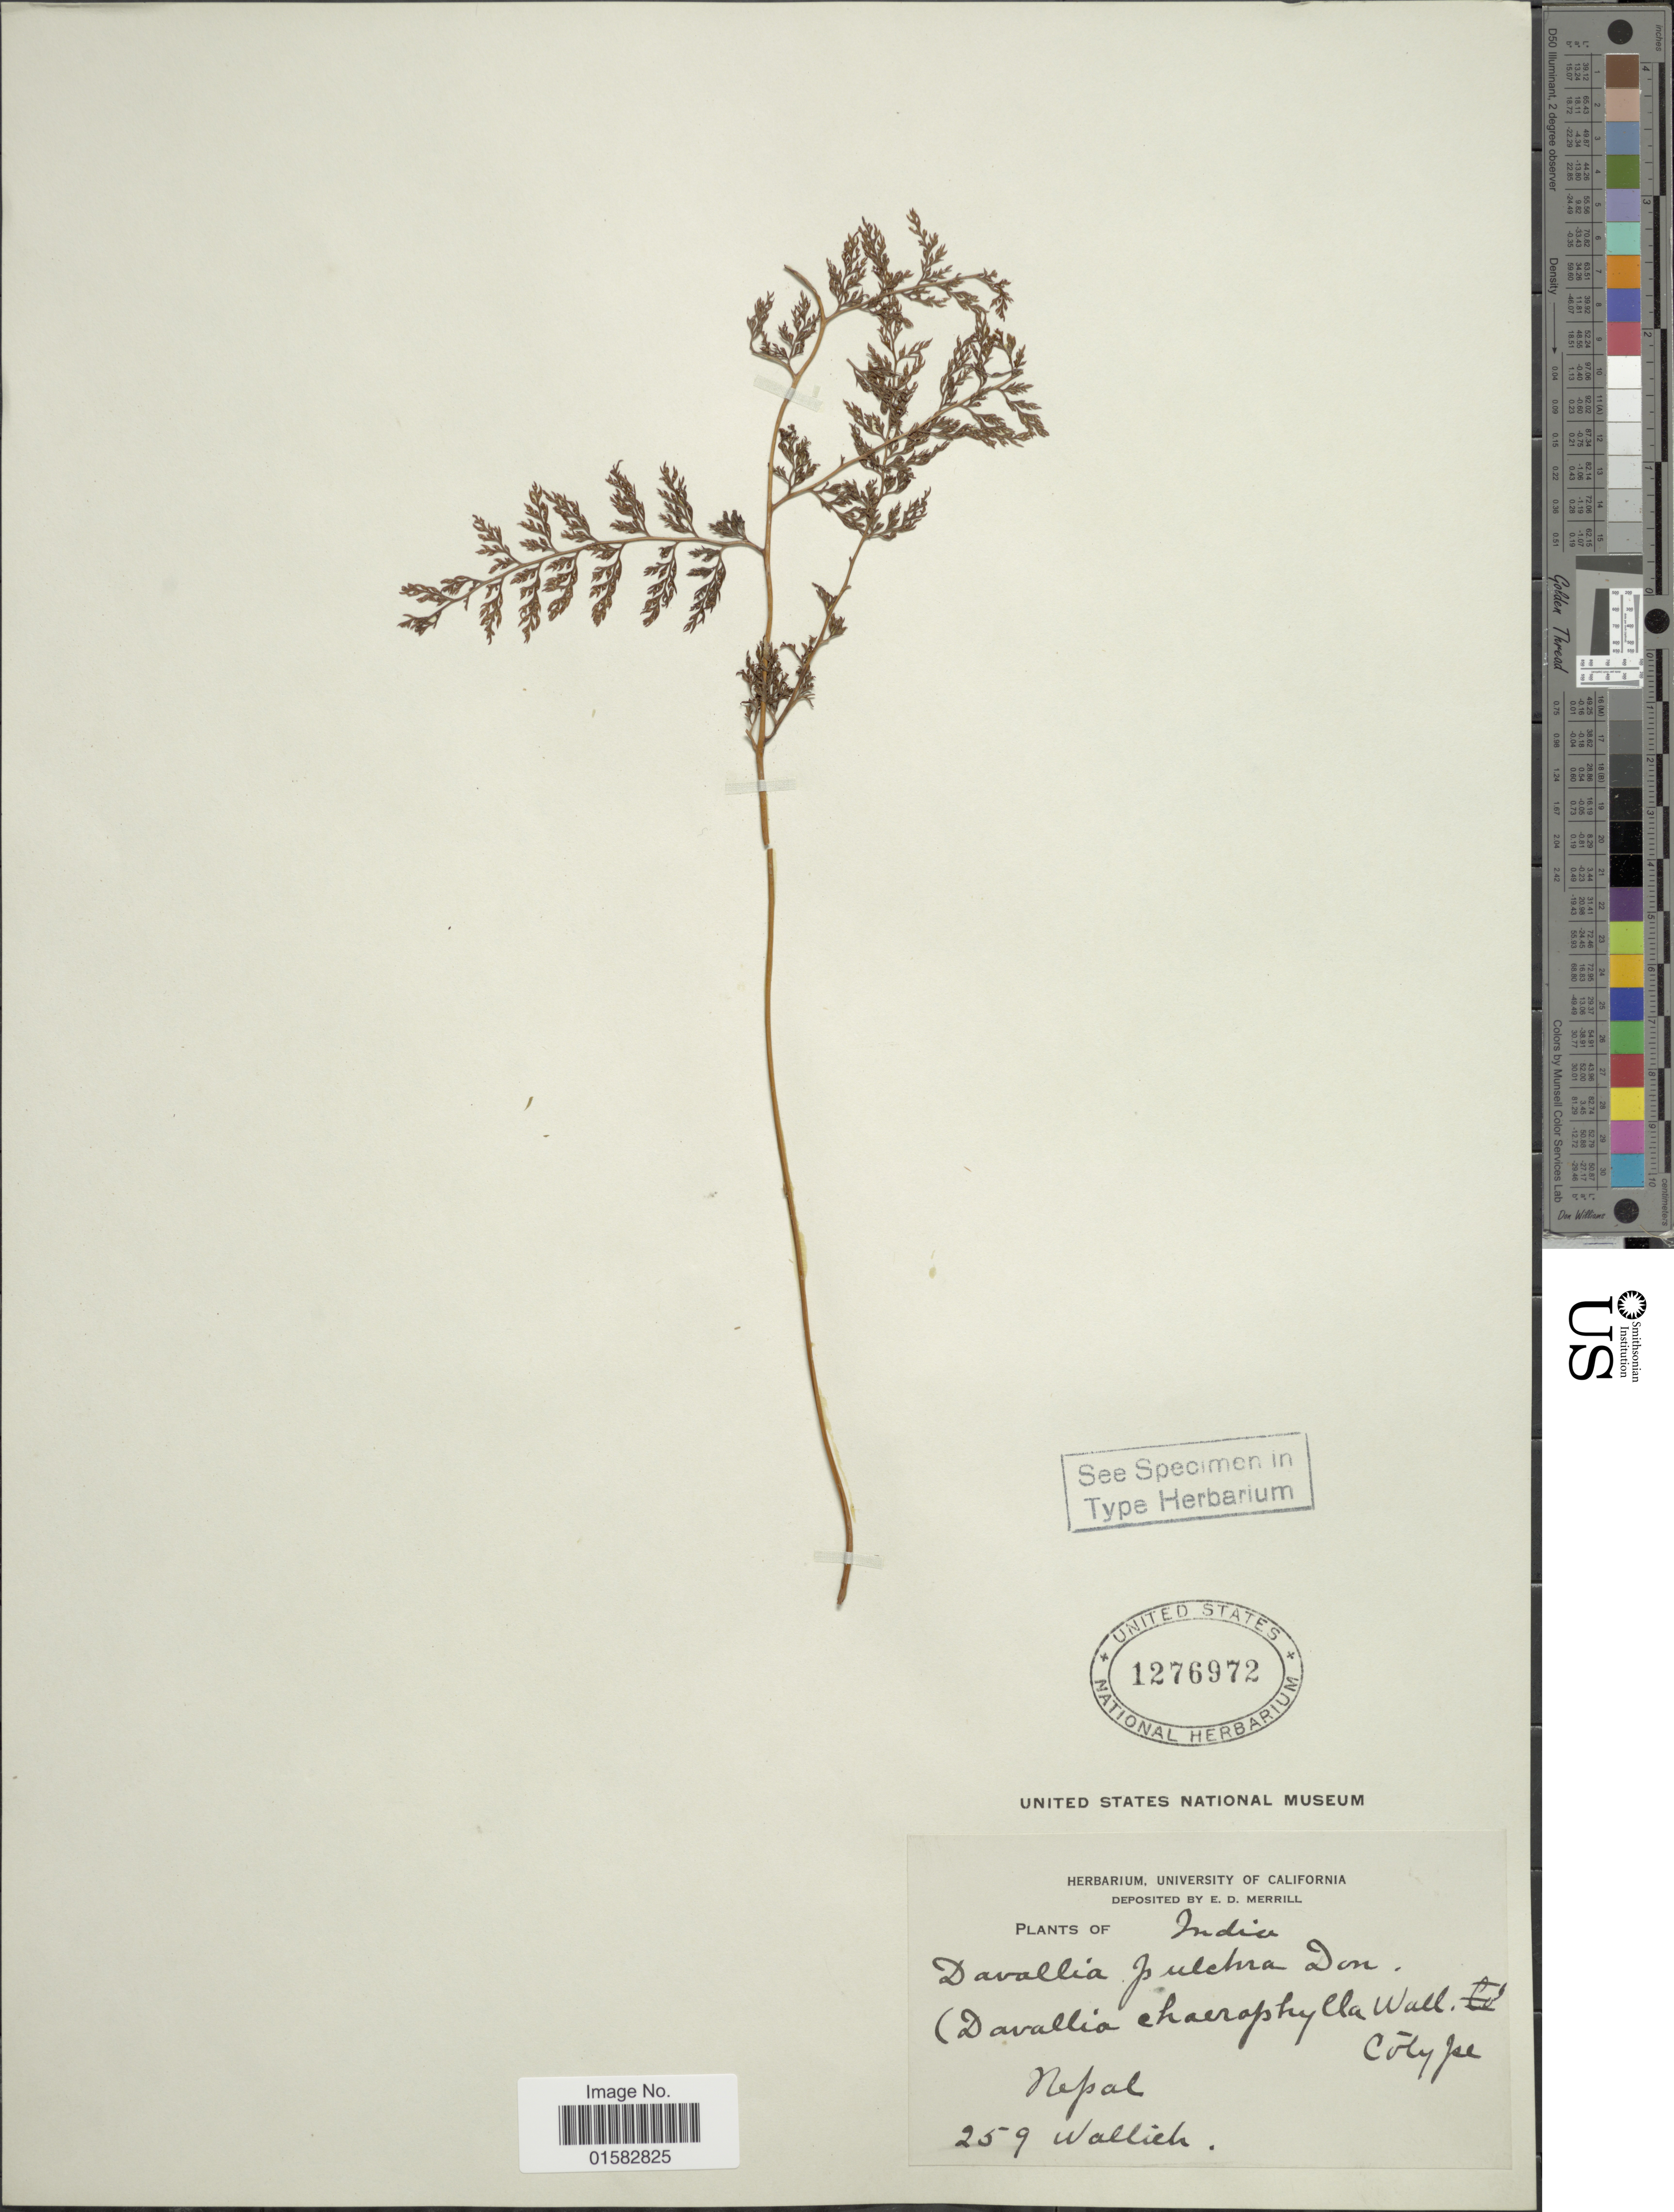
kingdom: Plantae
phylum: Tracheophyta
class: Polypodiopsida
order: Polypodiales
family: Davalliaceae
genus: Davallia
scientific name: Davallia pulchra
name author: D. Don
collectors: -- Wallich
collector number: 259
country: Nepal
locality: India, Nepal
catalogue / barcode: US 1276972